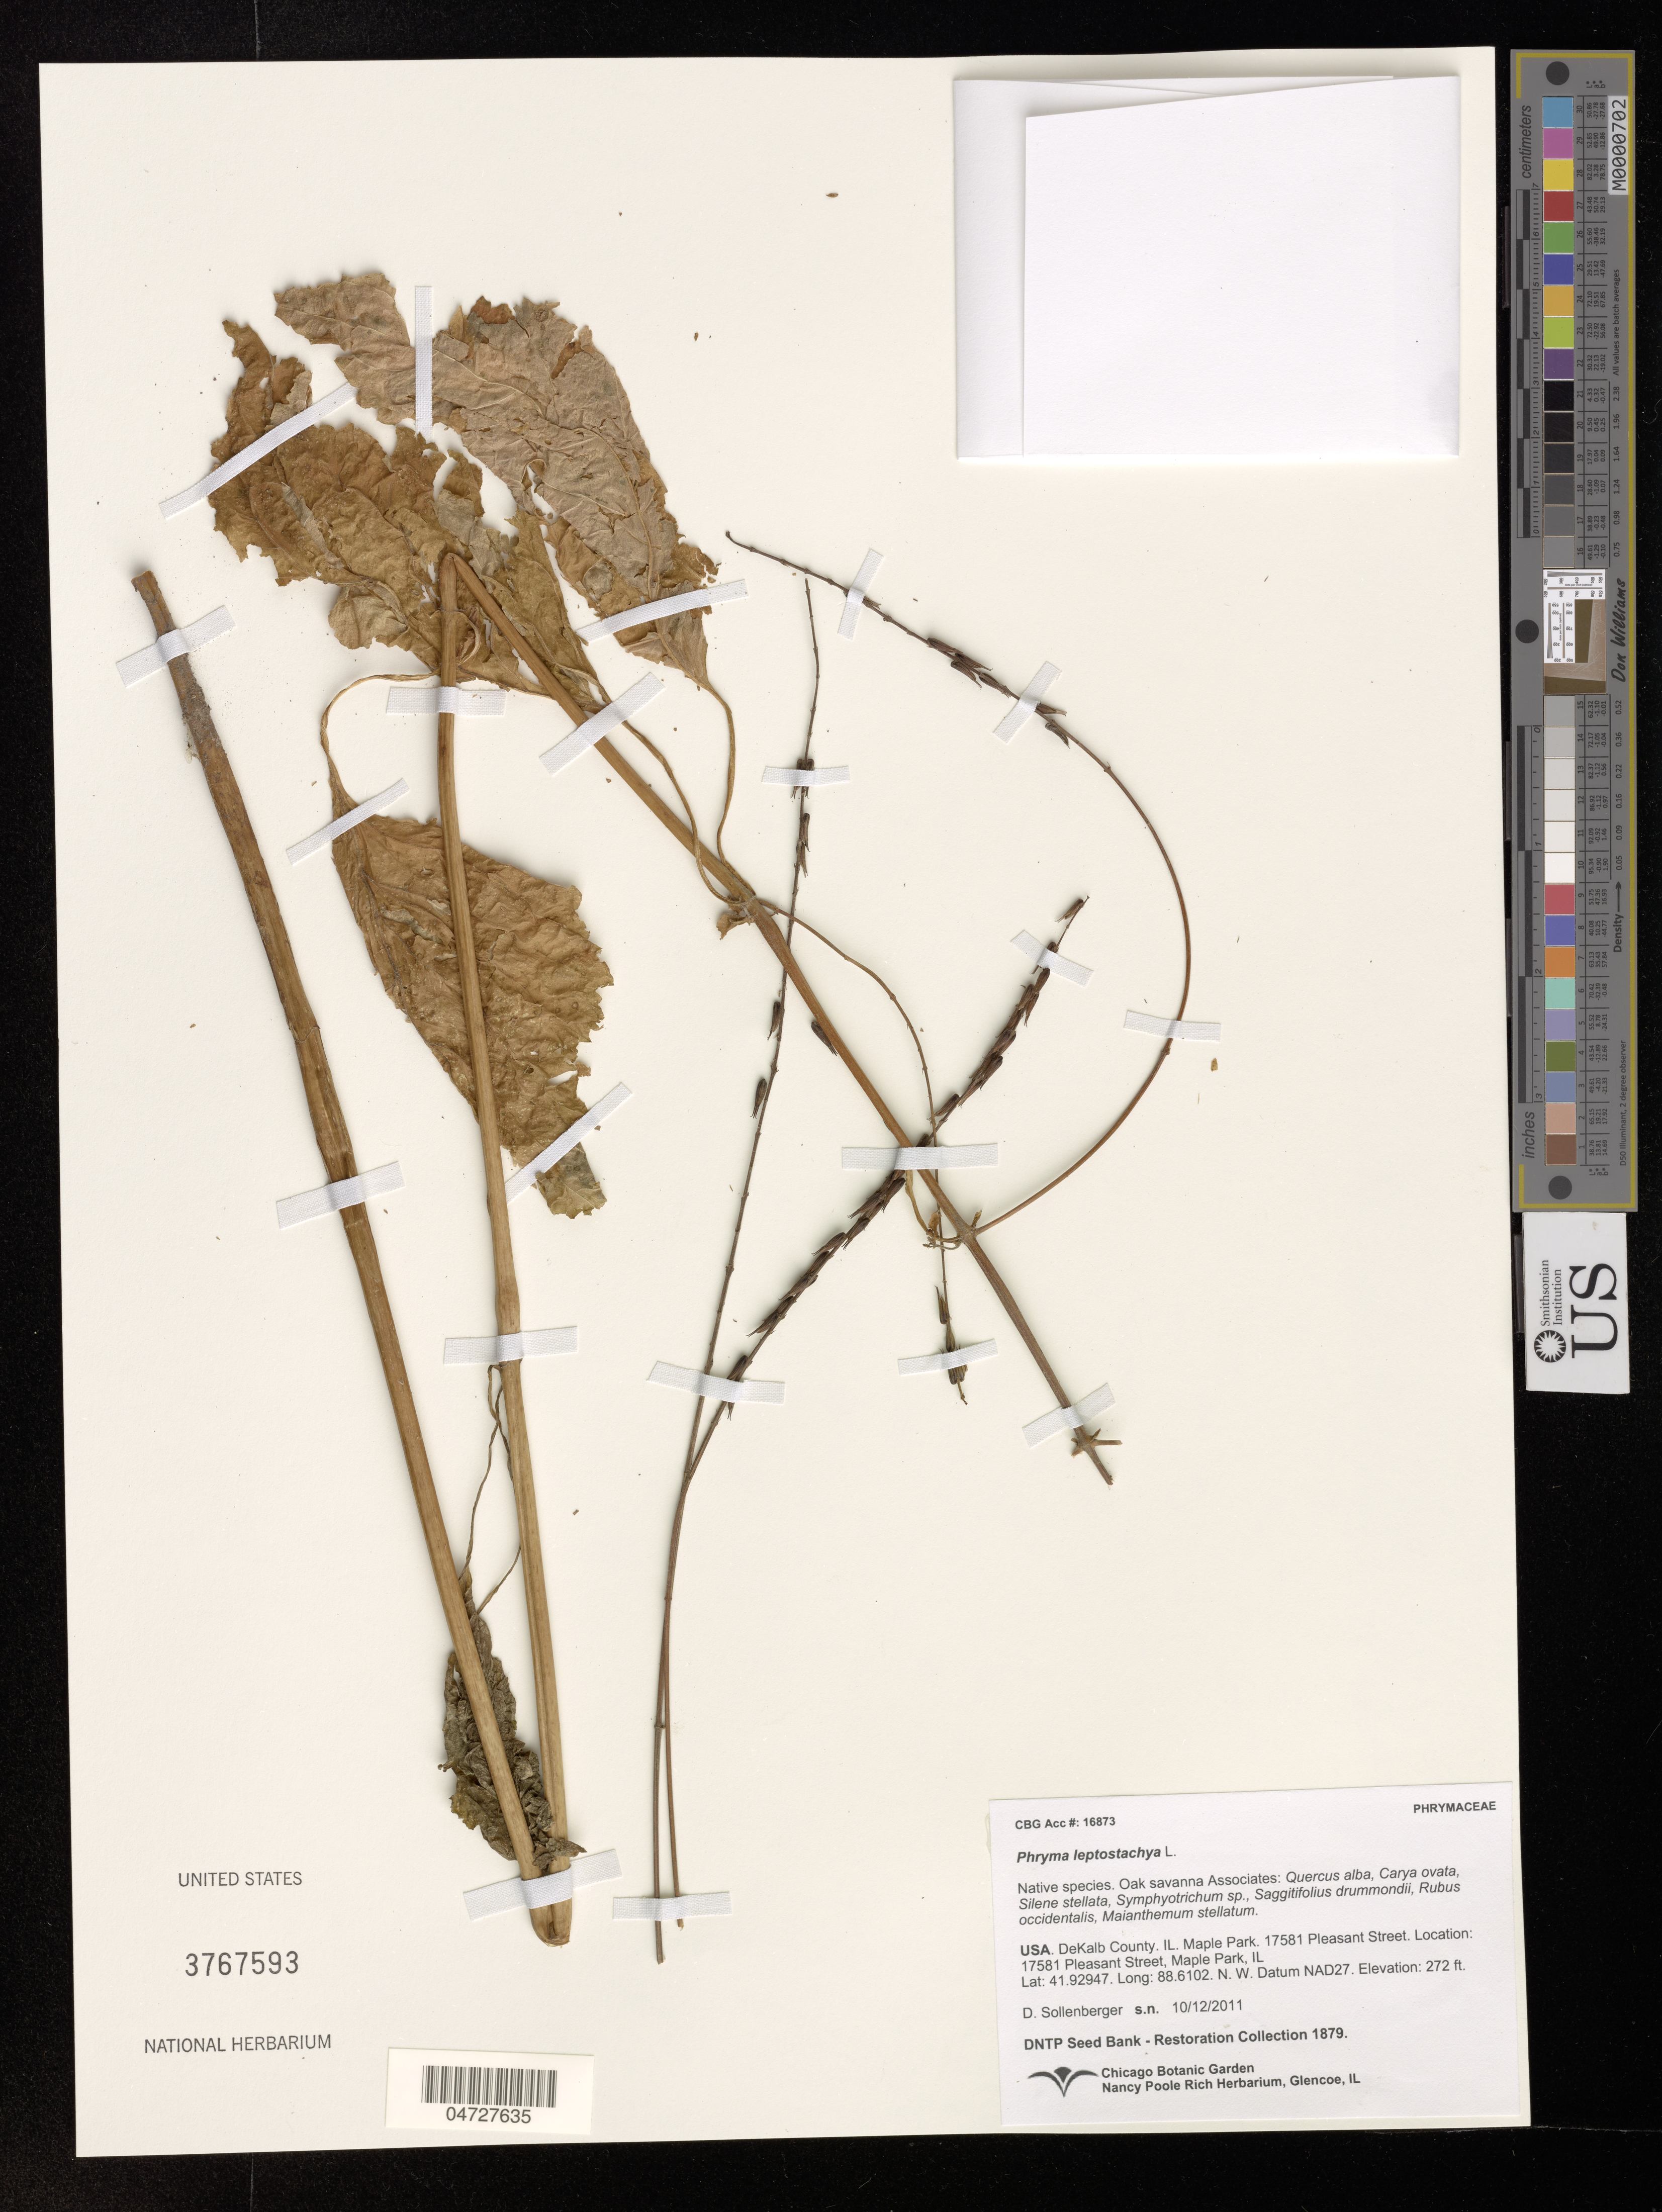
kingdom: Plantae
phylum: Tracheophyta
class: Magnoliopsida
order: Lamiales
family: Phrymaceae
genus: Phryma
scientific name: Phryma leptostachya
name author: L.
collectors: D. Sollenberger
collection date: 2011-12-10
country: United States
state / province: Illinois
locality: DeKalb County. Maple Park. 17581 Pleasant Street.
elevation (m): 83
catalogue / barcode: US 3767593